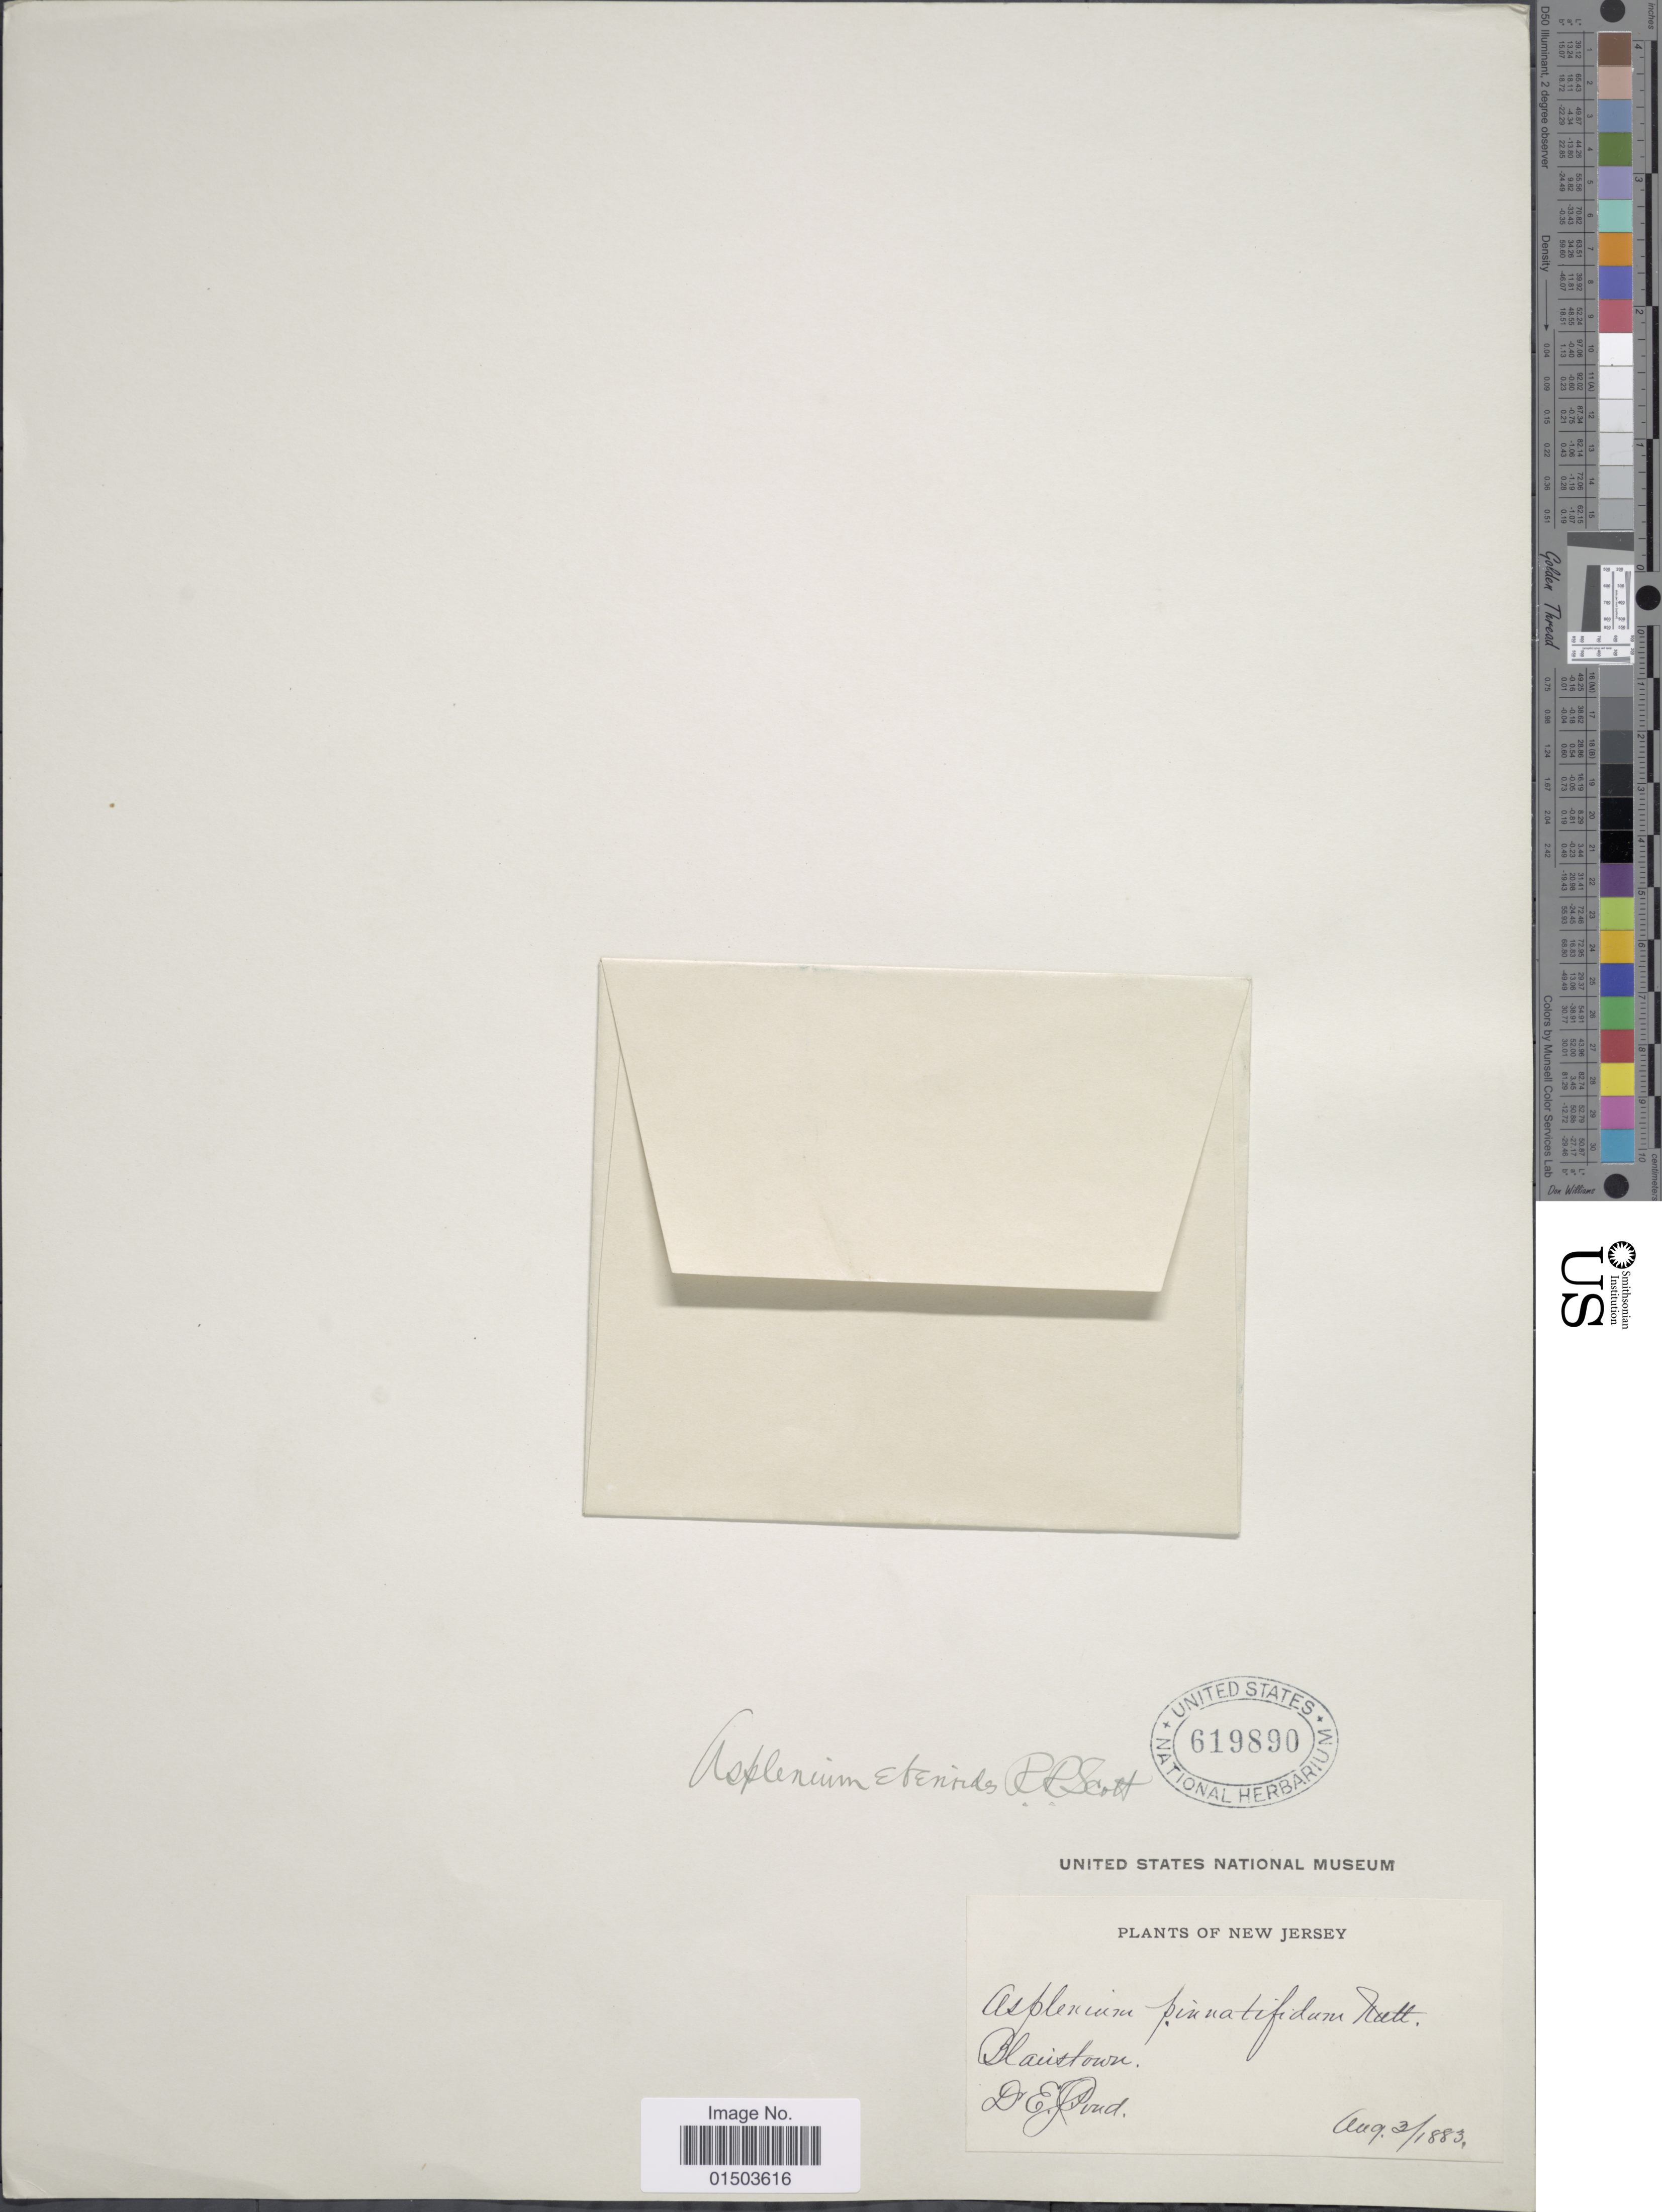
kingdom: Plantae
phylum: Tracheophyta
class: Polypodiopsida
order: Polypodiales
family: Aspleniaceae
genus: Asplenium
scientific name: Asplenium x ebenoides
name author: R.R. Scott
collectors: E. J. Gouda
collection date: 1883-08-03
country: United States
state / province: New Jersey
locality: New Jersey, Blairstown.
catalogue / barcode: US 619890